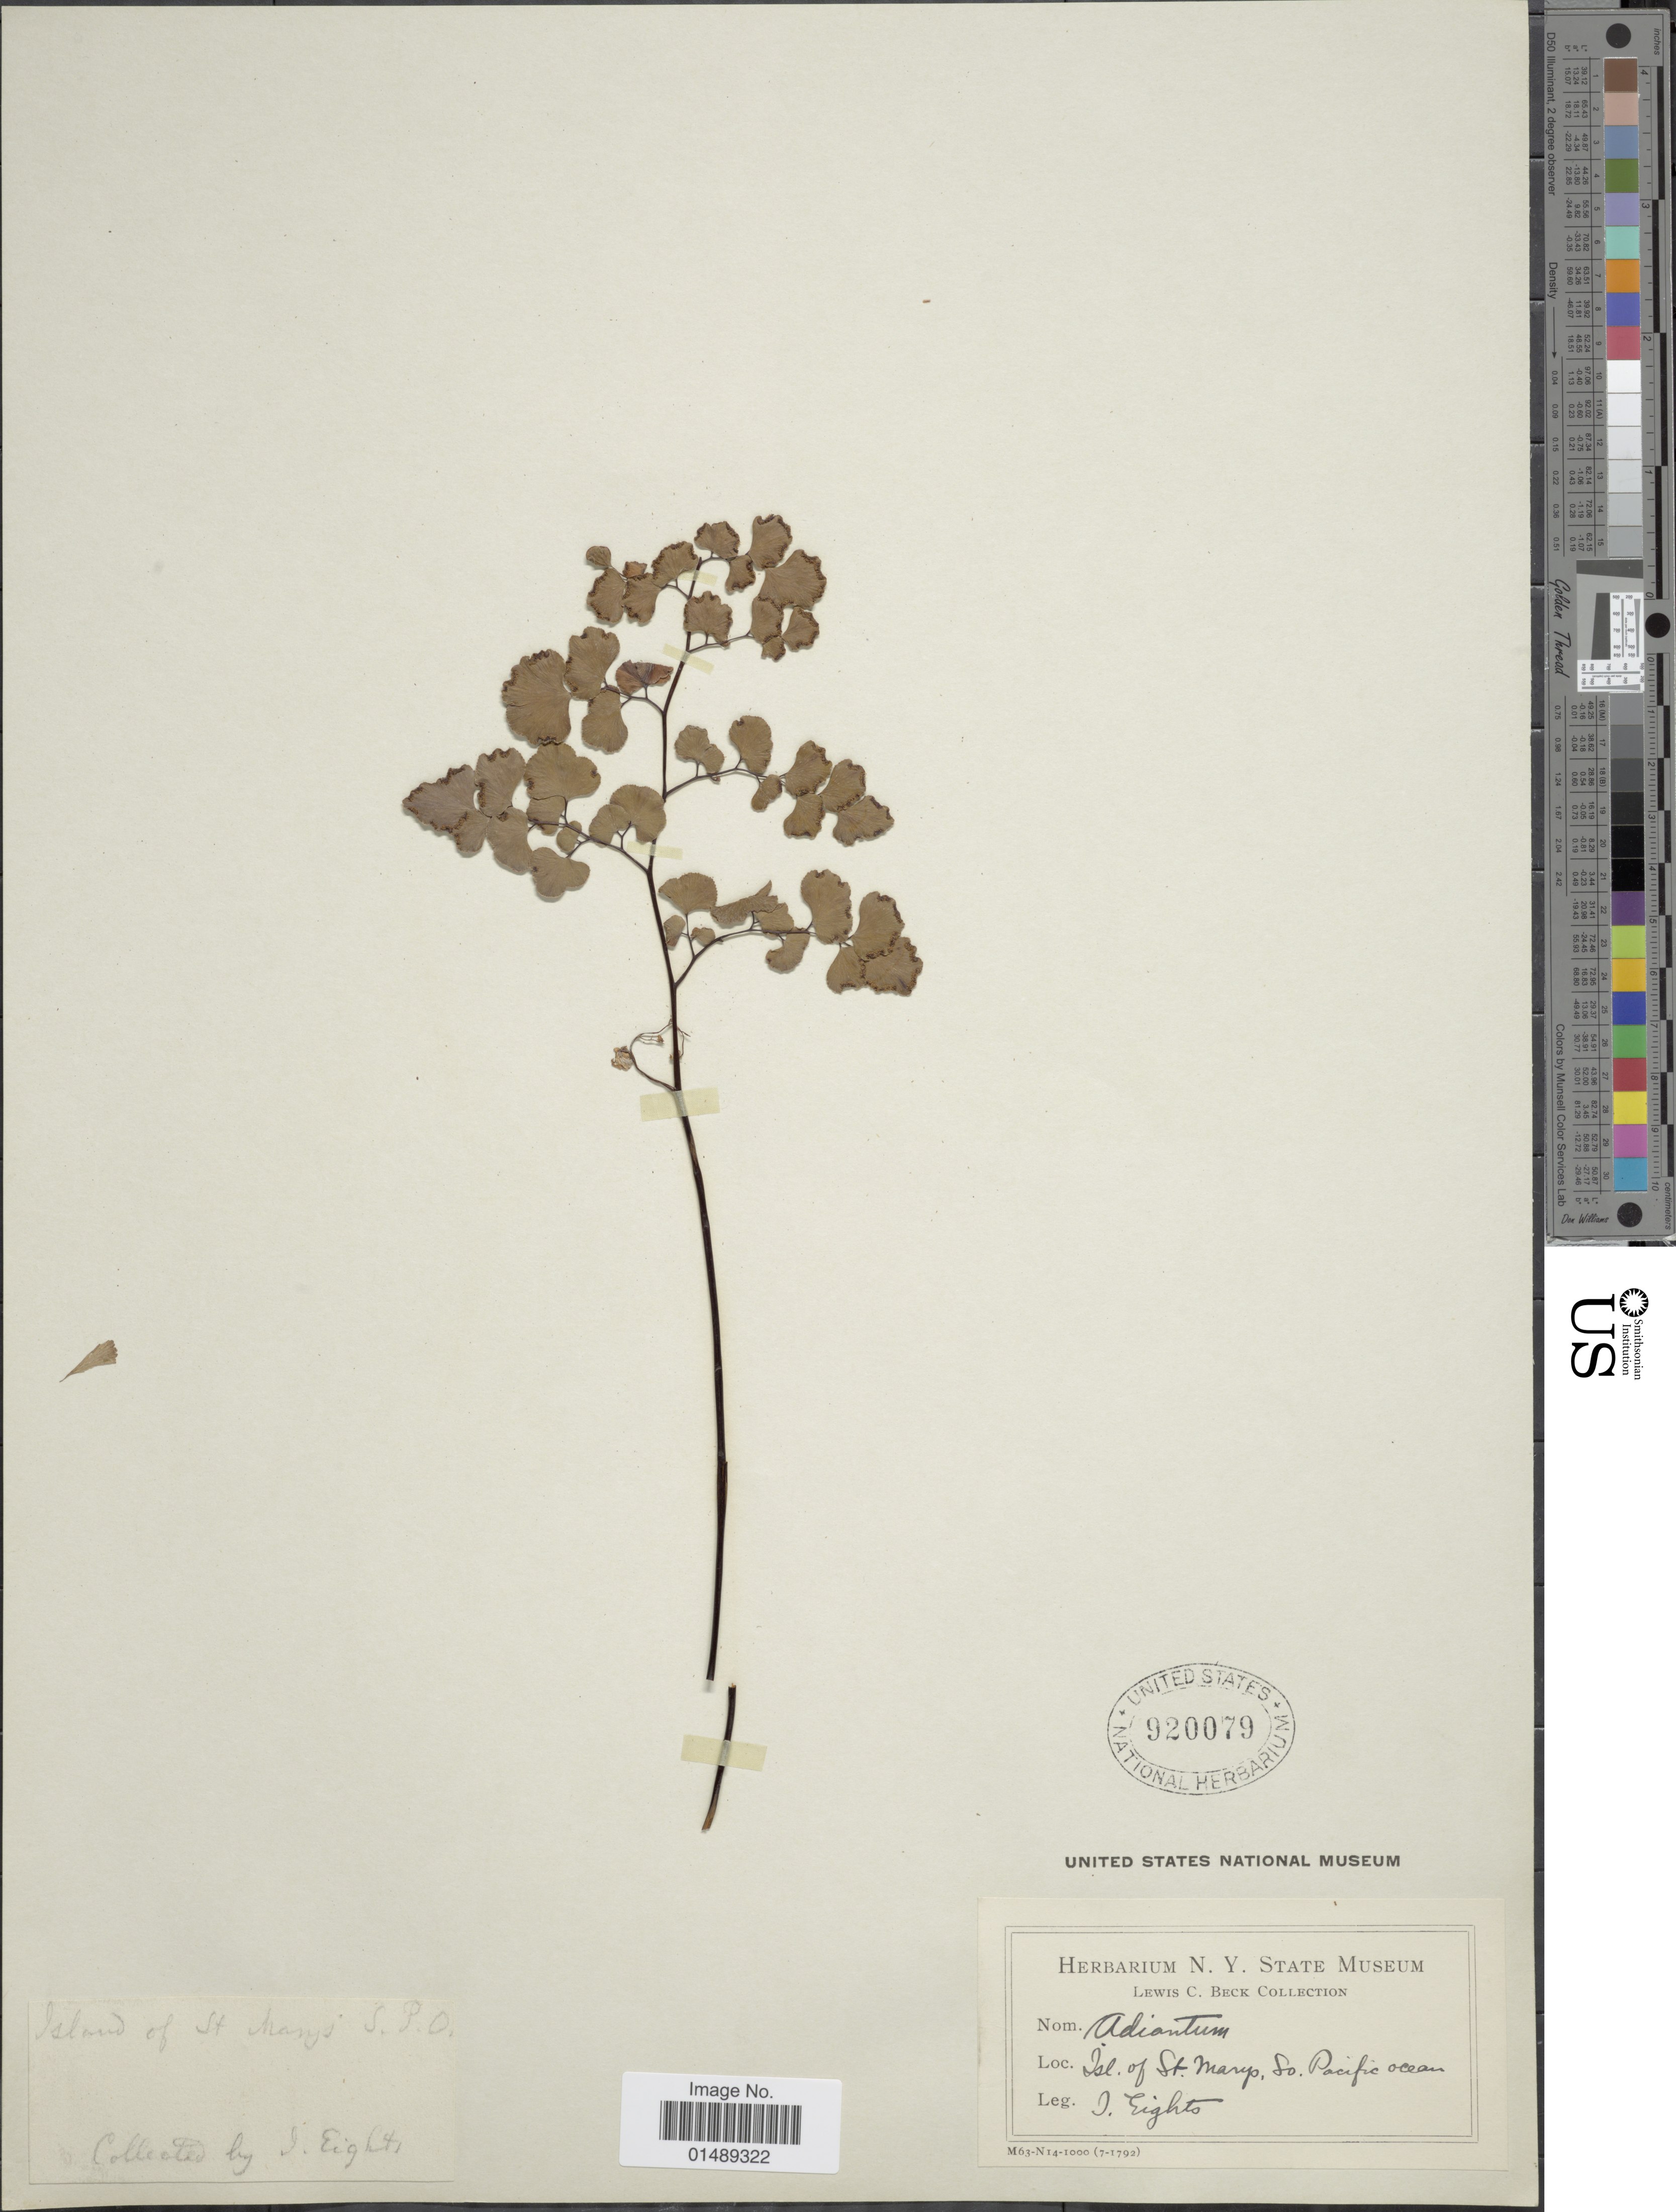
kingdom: Plantae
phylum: Tracheophyta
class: Polypodiopsida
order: Polypodiales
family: Pteridaceae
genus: Adiantum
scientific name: Adiantum sp.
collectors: I. Eights & L. Beck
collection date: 1792-07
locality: Isl. of St. Marys, So. Pacific ocean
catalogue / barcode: US 920079